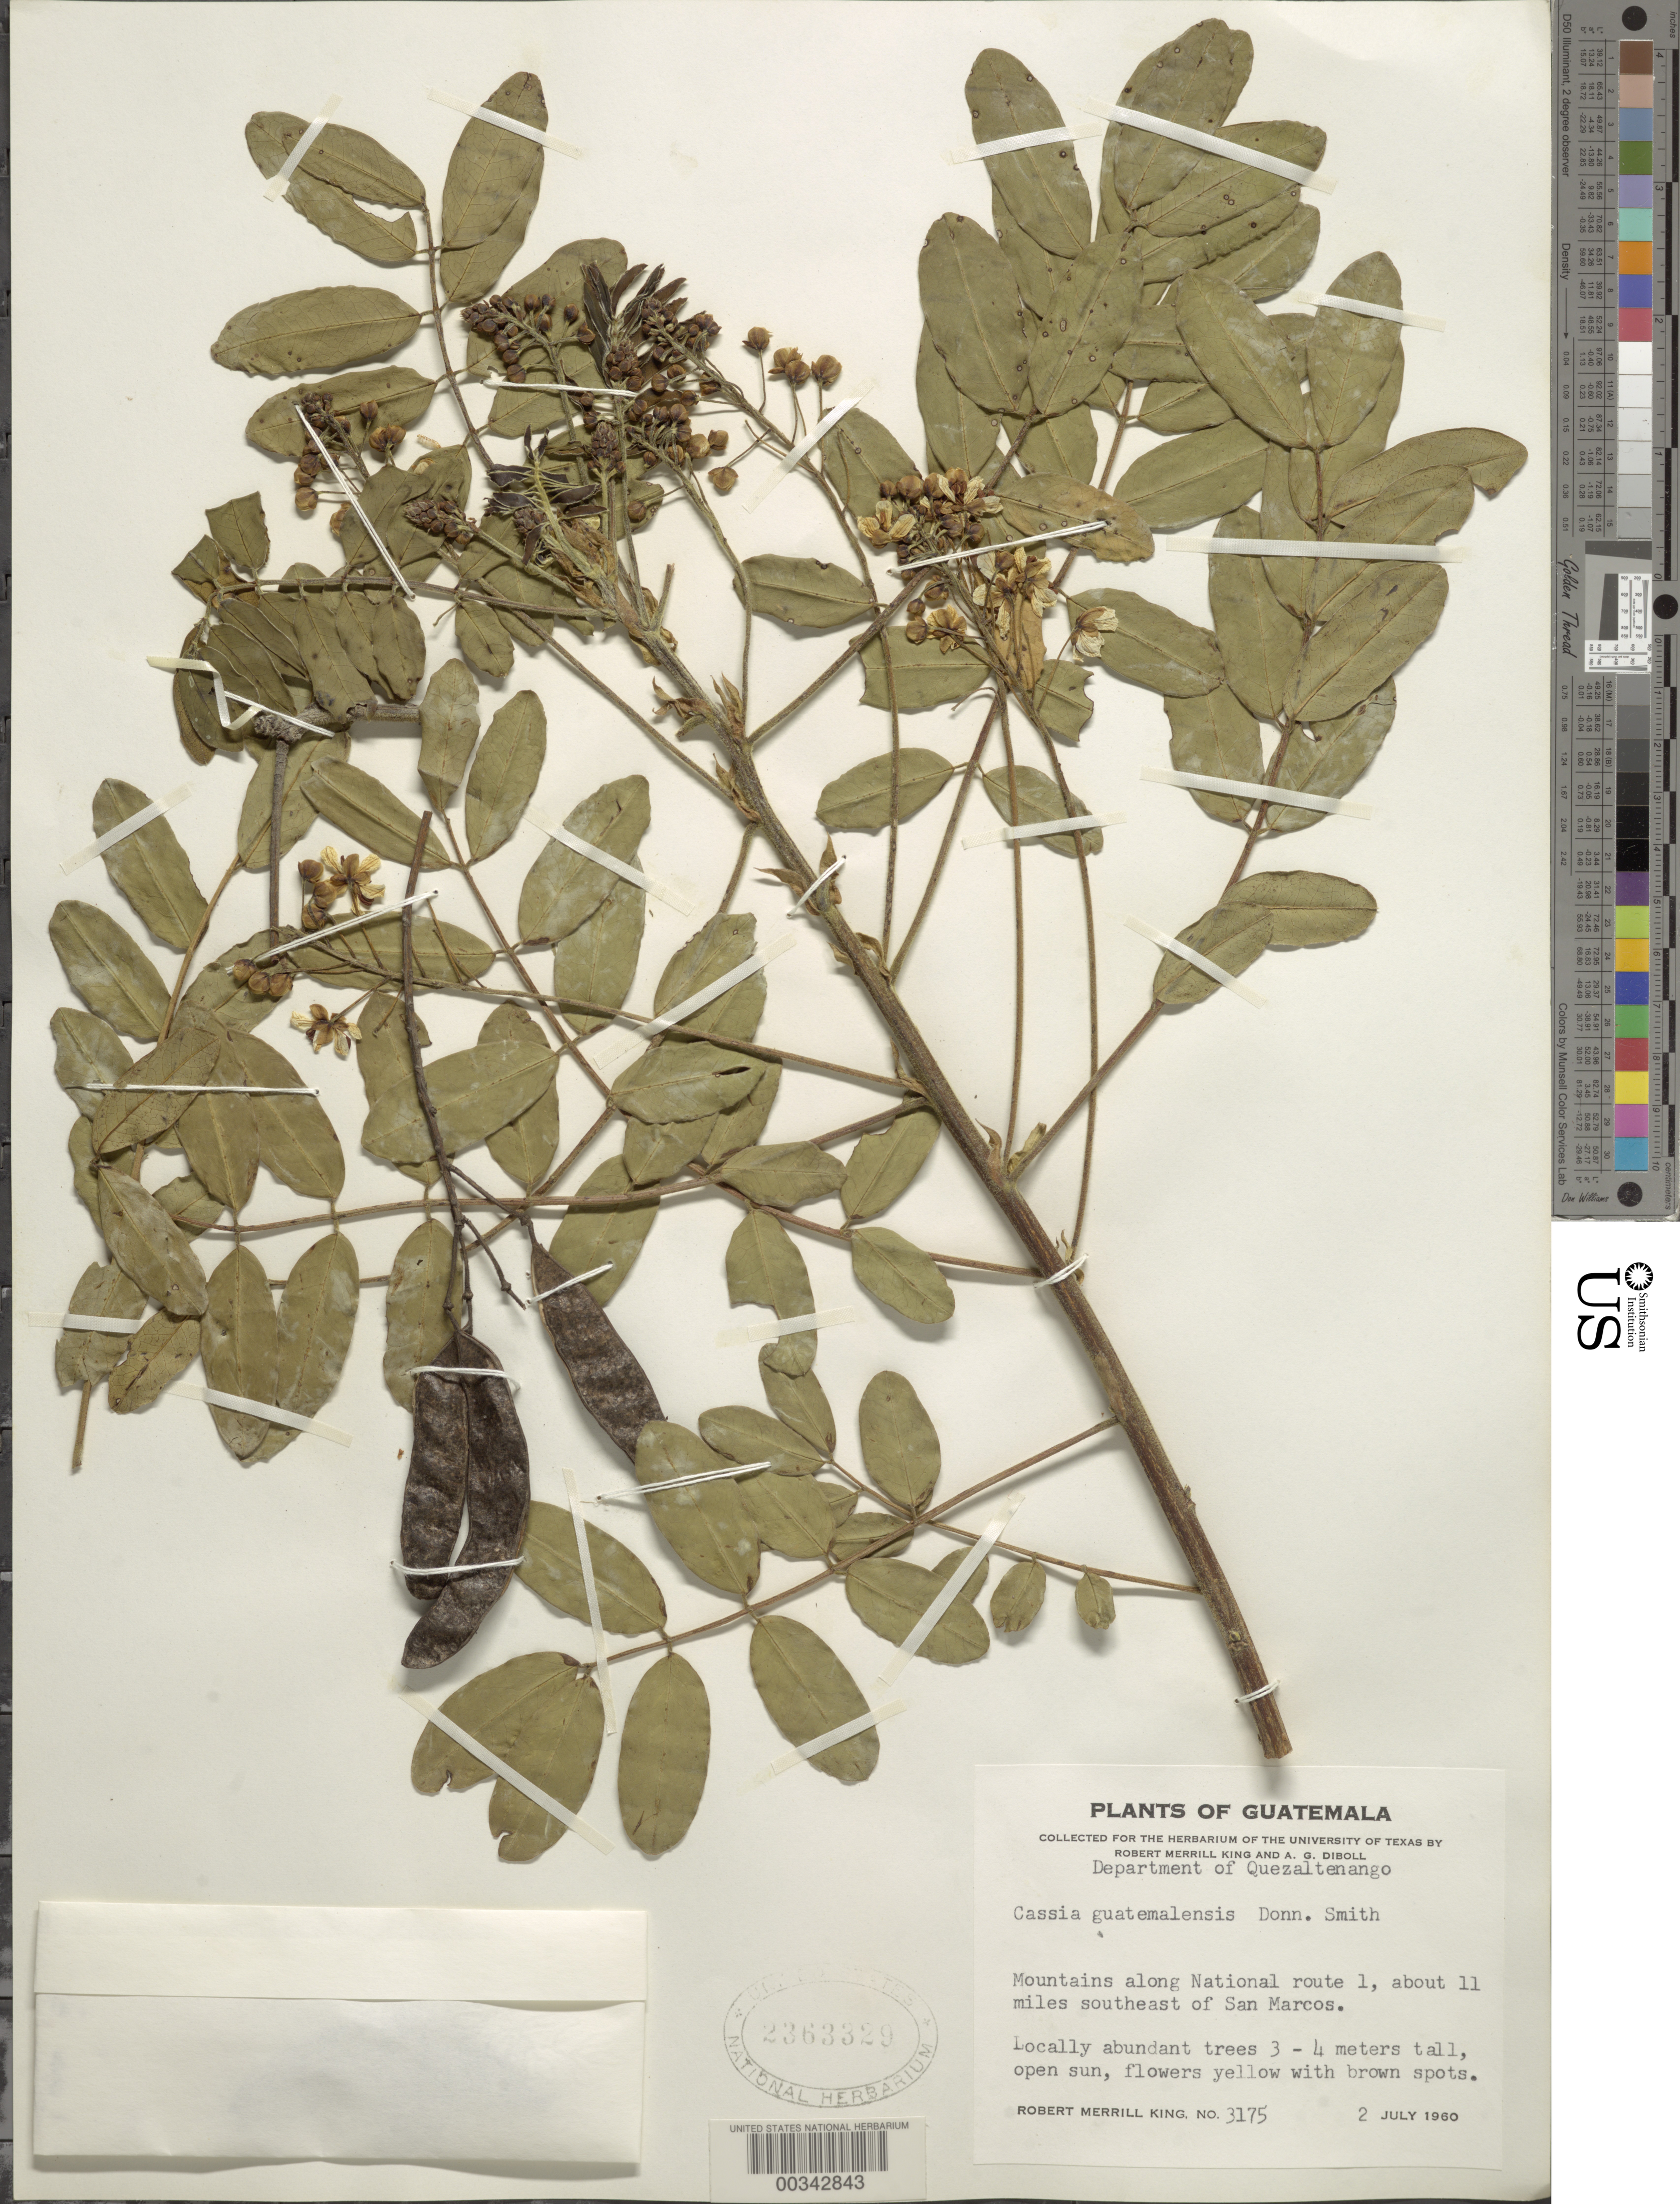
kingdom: Plantae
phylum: Tracheophyta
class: Magnoliopsida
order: Fabales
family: Fabaceae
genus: Senna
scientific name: Senna guatemalensis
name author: (Donn. Sm.) H.S. Irwin & Barneby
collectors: R. M. King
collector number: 3175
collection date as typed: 02 Jul 1960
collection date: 1960-07-02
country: Guatemala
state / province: Quetzaltenango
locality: Along national route 1, about 11 mi SE of San Marcos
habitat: Open sun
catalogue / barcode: US 2363329